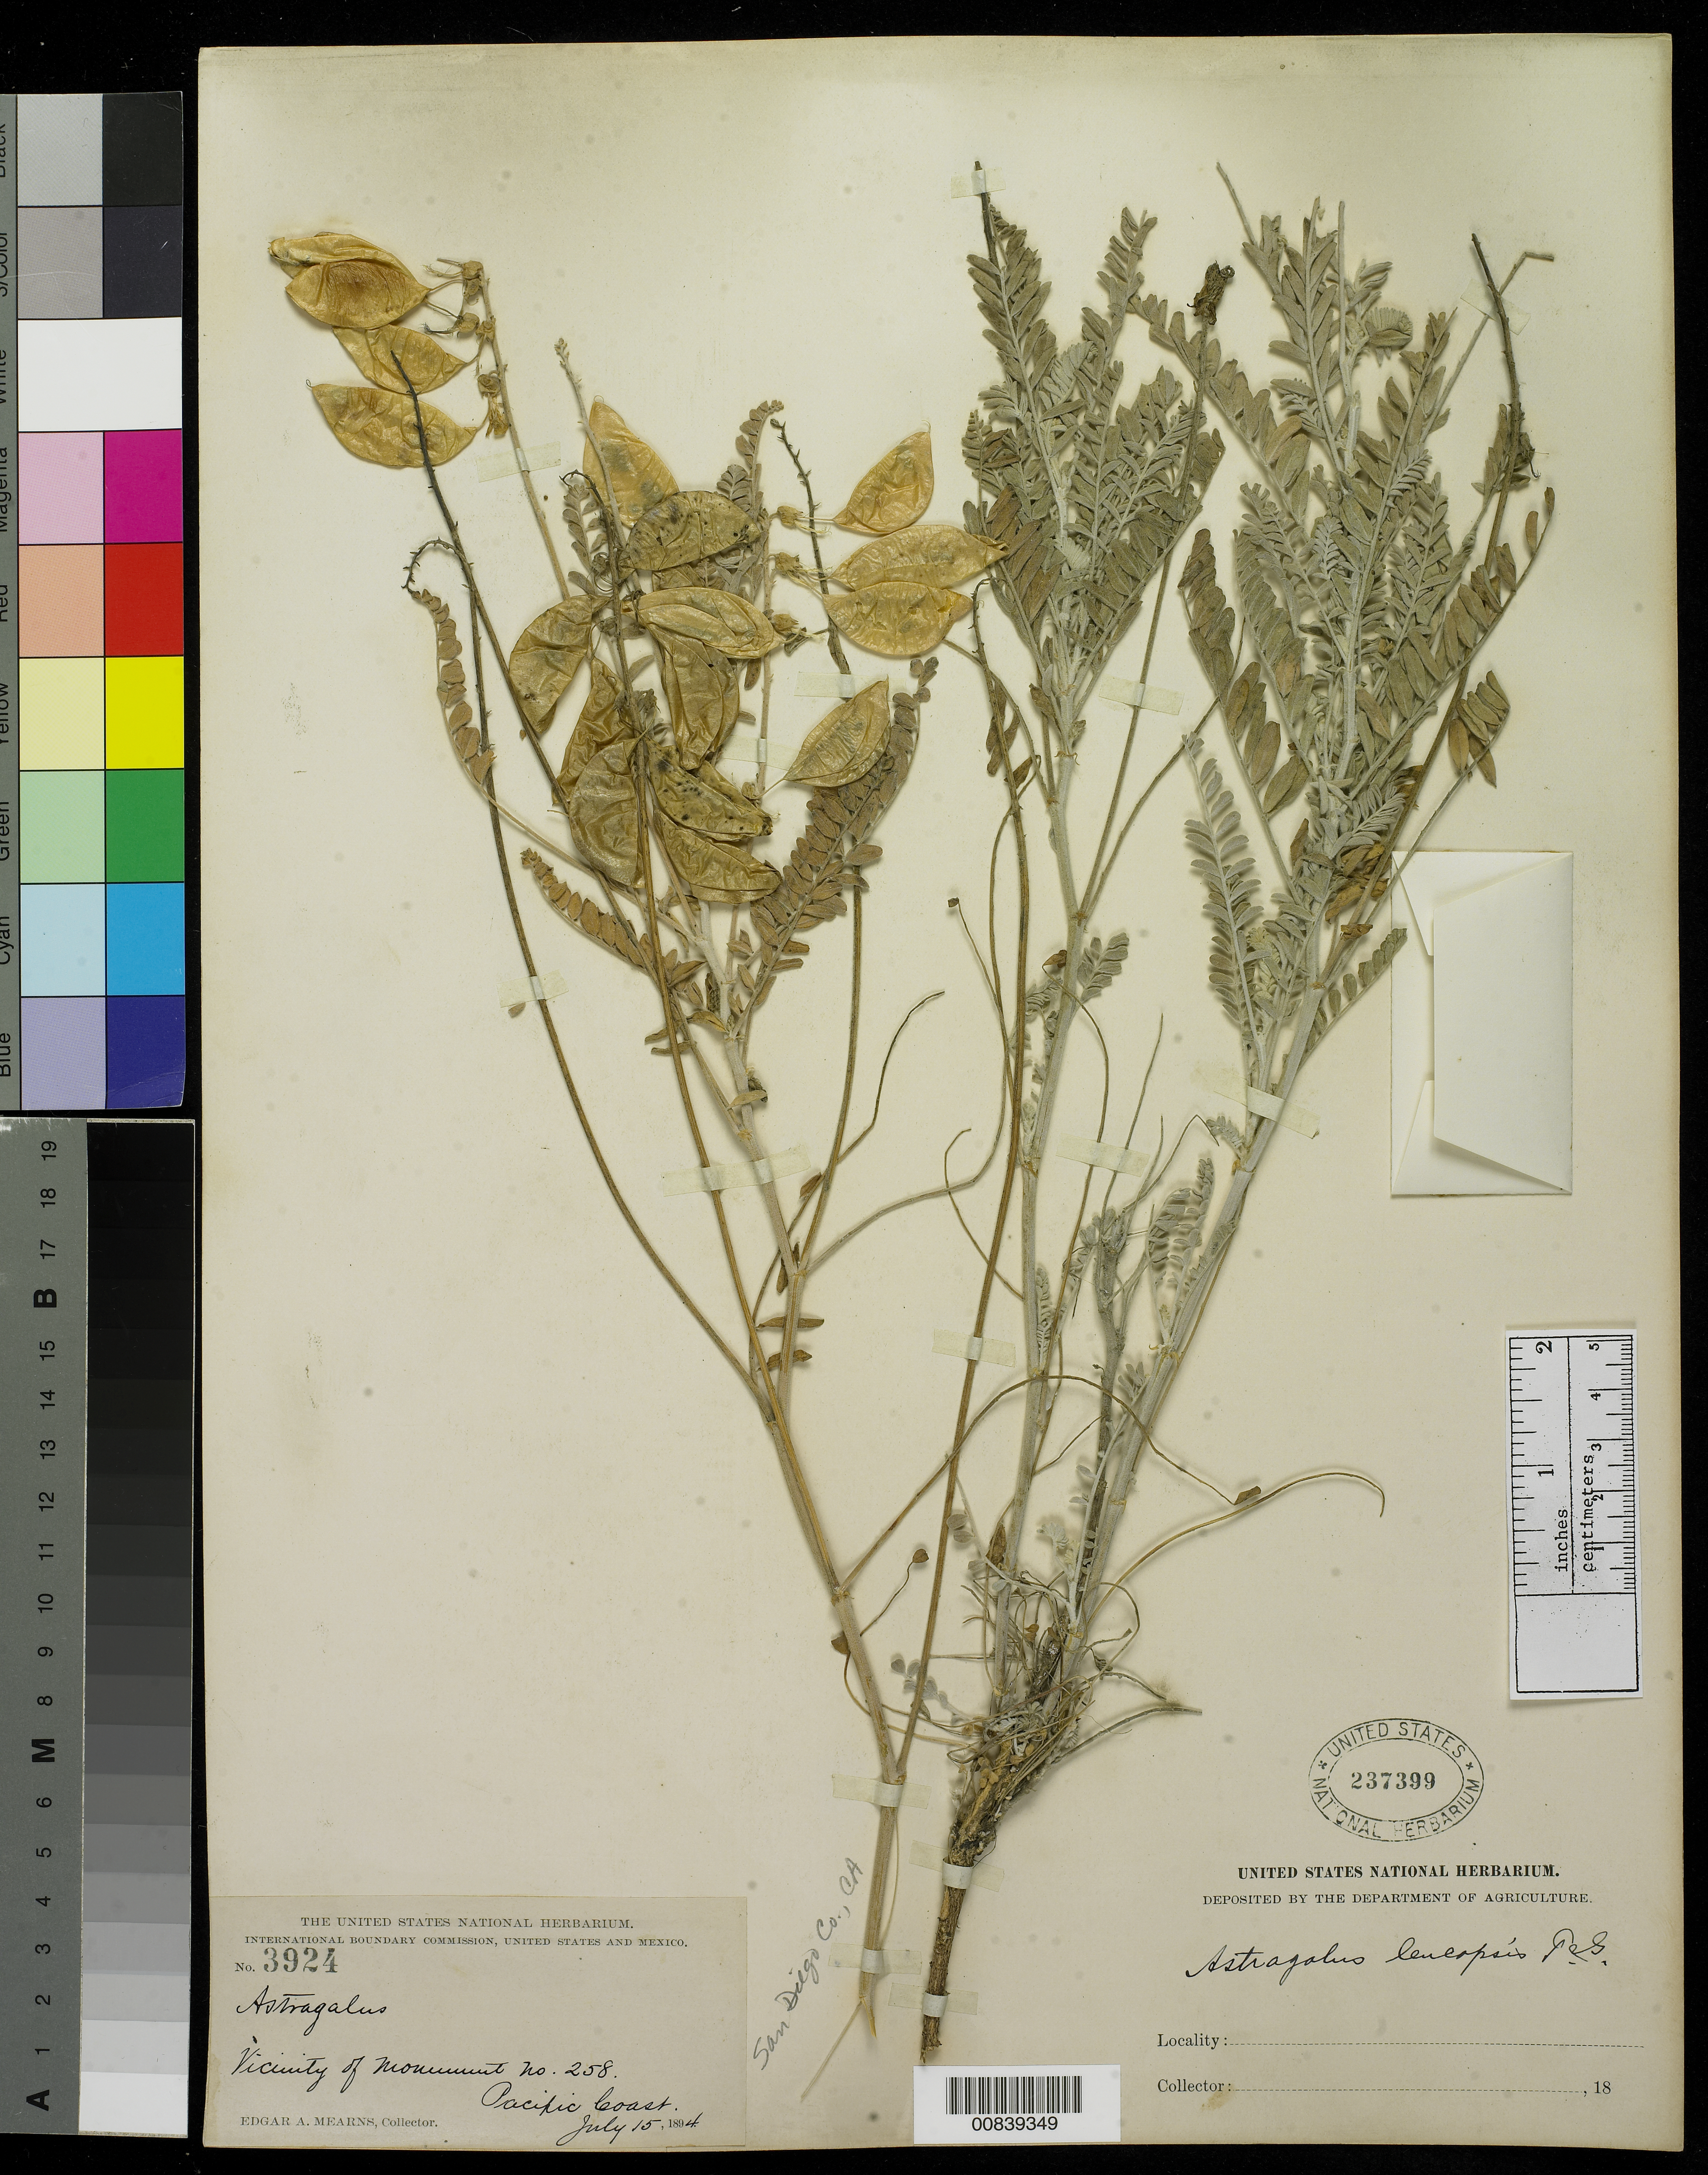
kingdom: Plantae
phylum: Tracheophyta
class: Magnoliopsida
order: Fabales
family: Fabaceae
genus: Astragalus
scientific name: Astragalus leucopsis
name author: (Torr.) Torr.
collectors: E. A. Mearns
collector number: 3924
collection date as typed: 15 Jul 1894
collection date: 1894-07-15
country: United States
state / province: California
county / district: San Diego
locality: Vicinity of Monument no. 258. Pacific Coast.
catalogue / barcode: US 237399